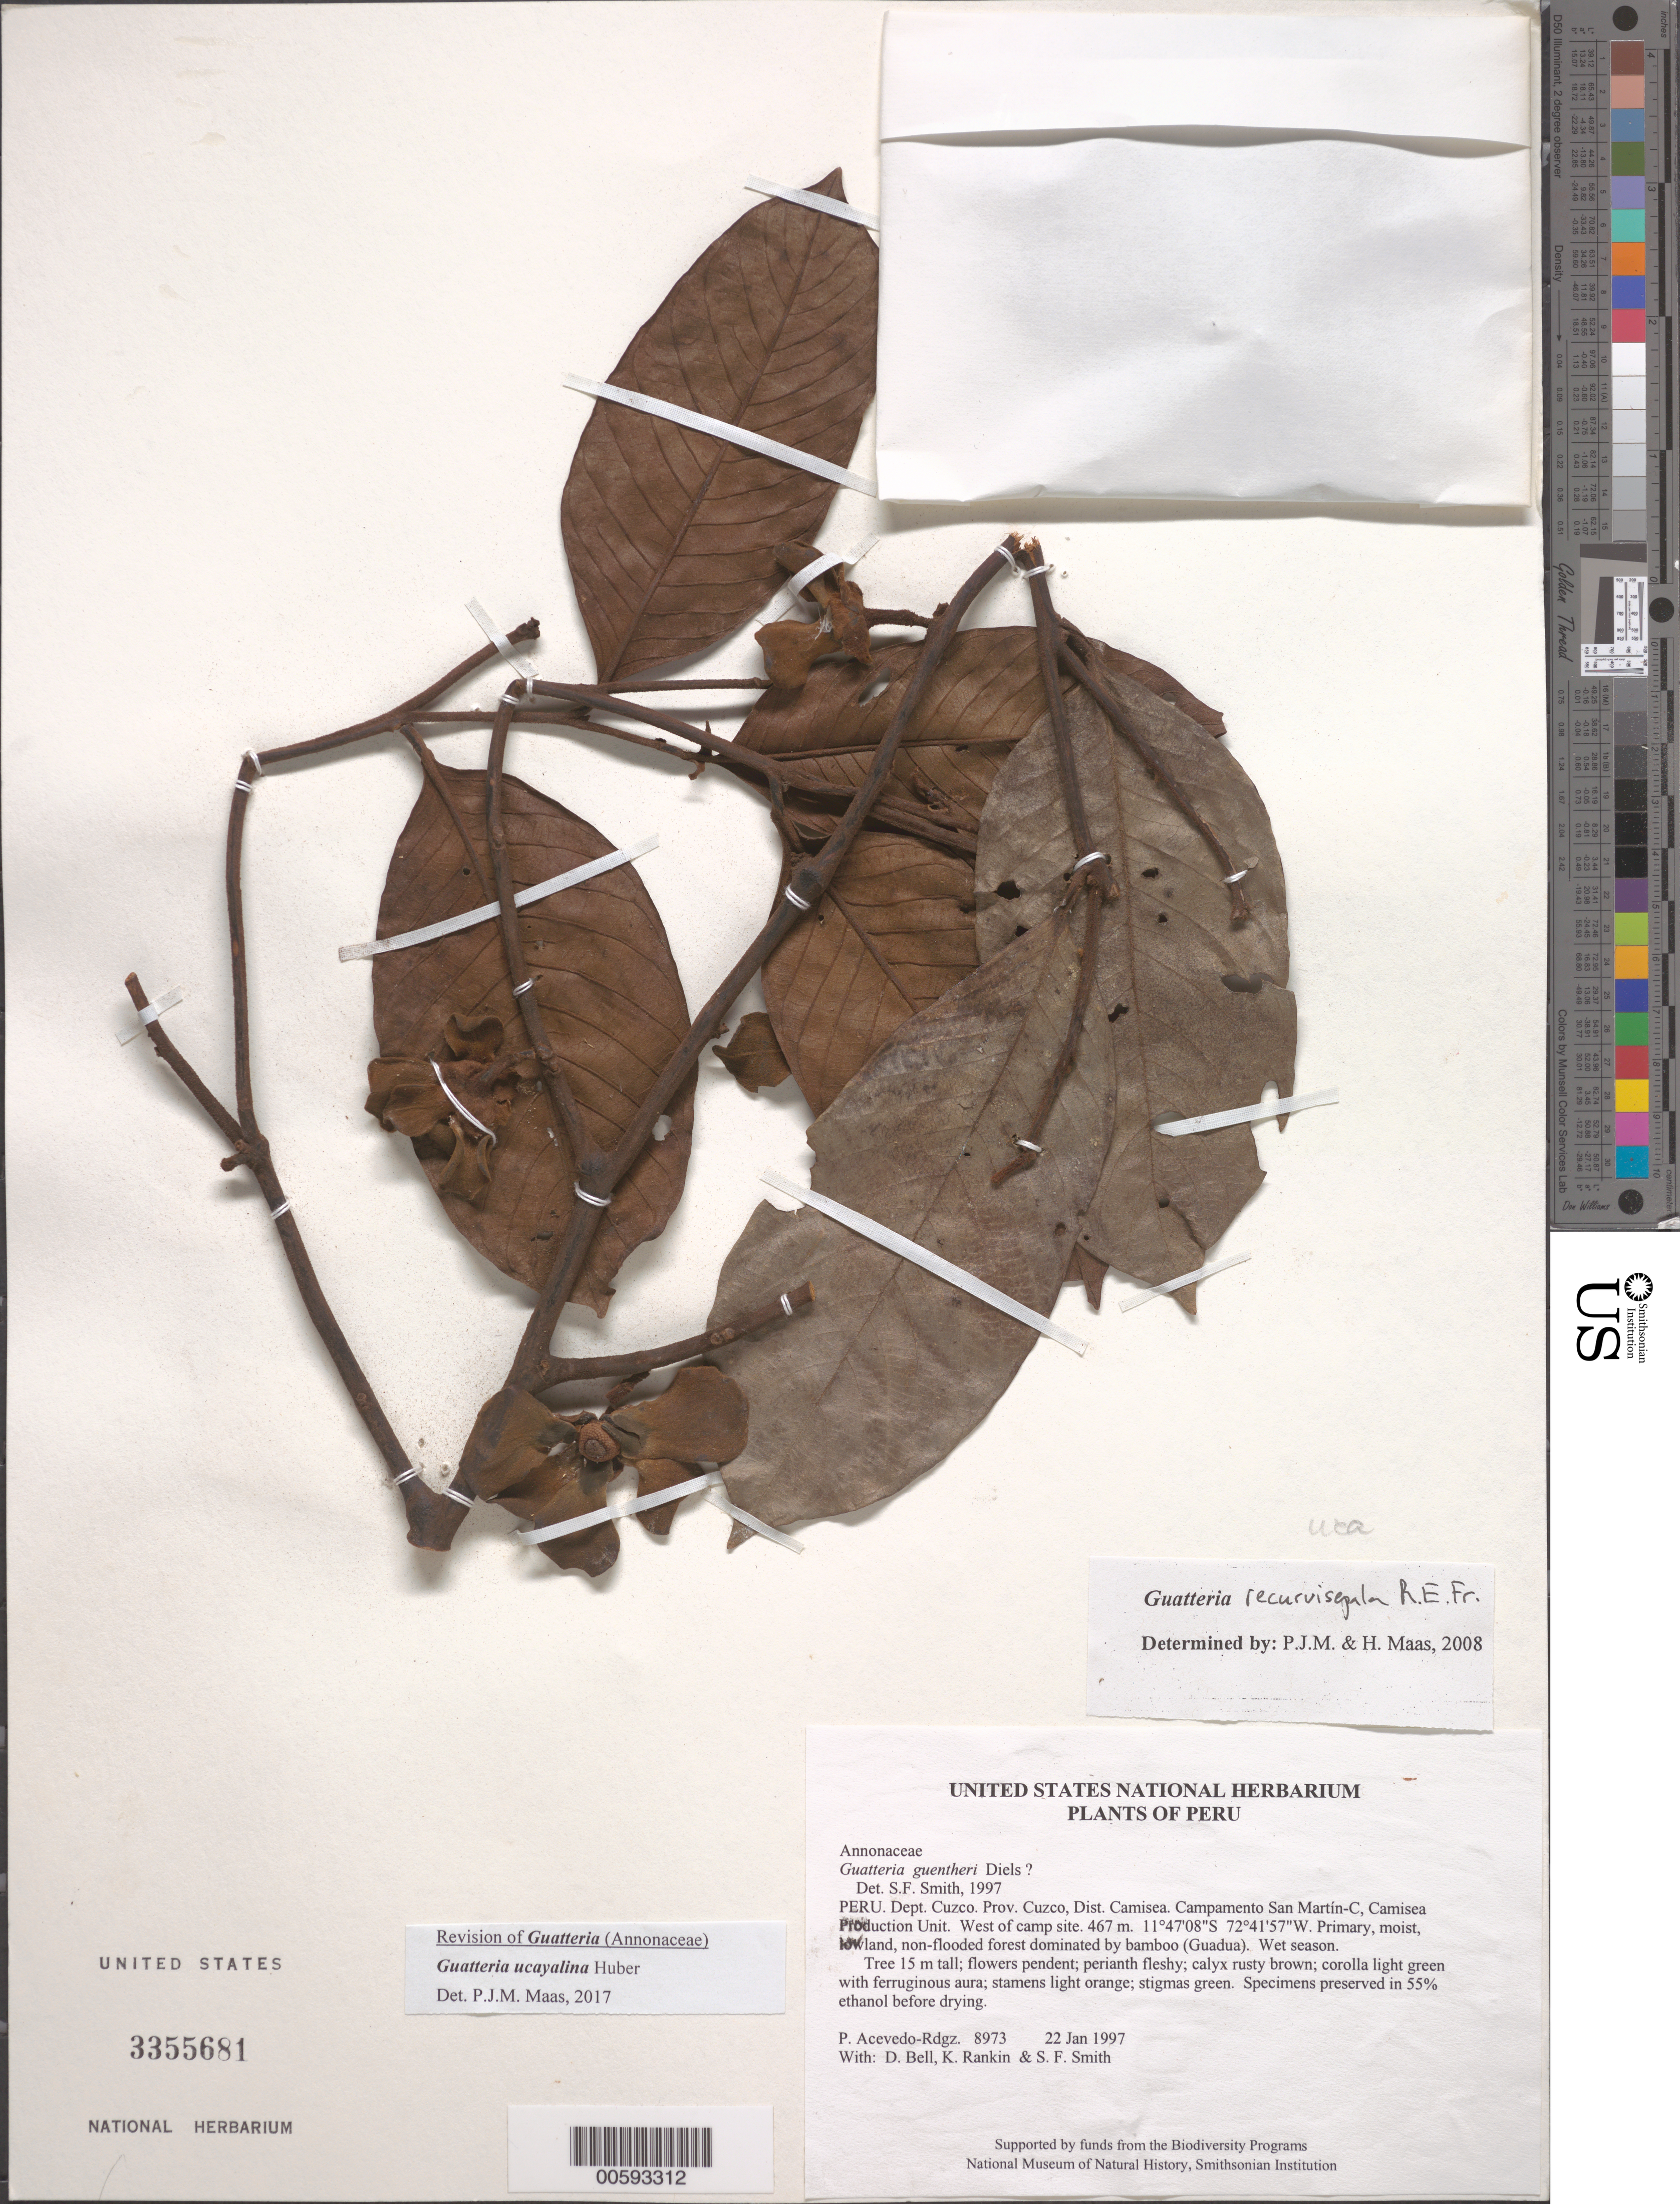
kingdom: Plantae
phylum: Tracheophyta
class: Magnoliopsida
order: Magnoliales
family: Annonaceae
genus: Guatteria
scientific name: Guatteria ucayalina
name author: Huber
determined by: Maas, Paul J. M.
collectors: P. Acevedo-Rodr., D. A. Bell, K. B. Rankin & S.F. Smith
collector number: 8973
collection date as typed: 22 Jan 1997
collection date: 1997-01-22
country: Peru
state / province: Cusco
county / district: Cusco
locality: Districto Camisea, Campamento San Martín-C, Camisea Production Unit. West of camp site.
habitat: Primary, moist, lowland, non-flooded forest dominated by bamboo. Wet season.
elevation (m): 467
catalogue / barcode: US 3355681